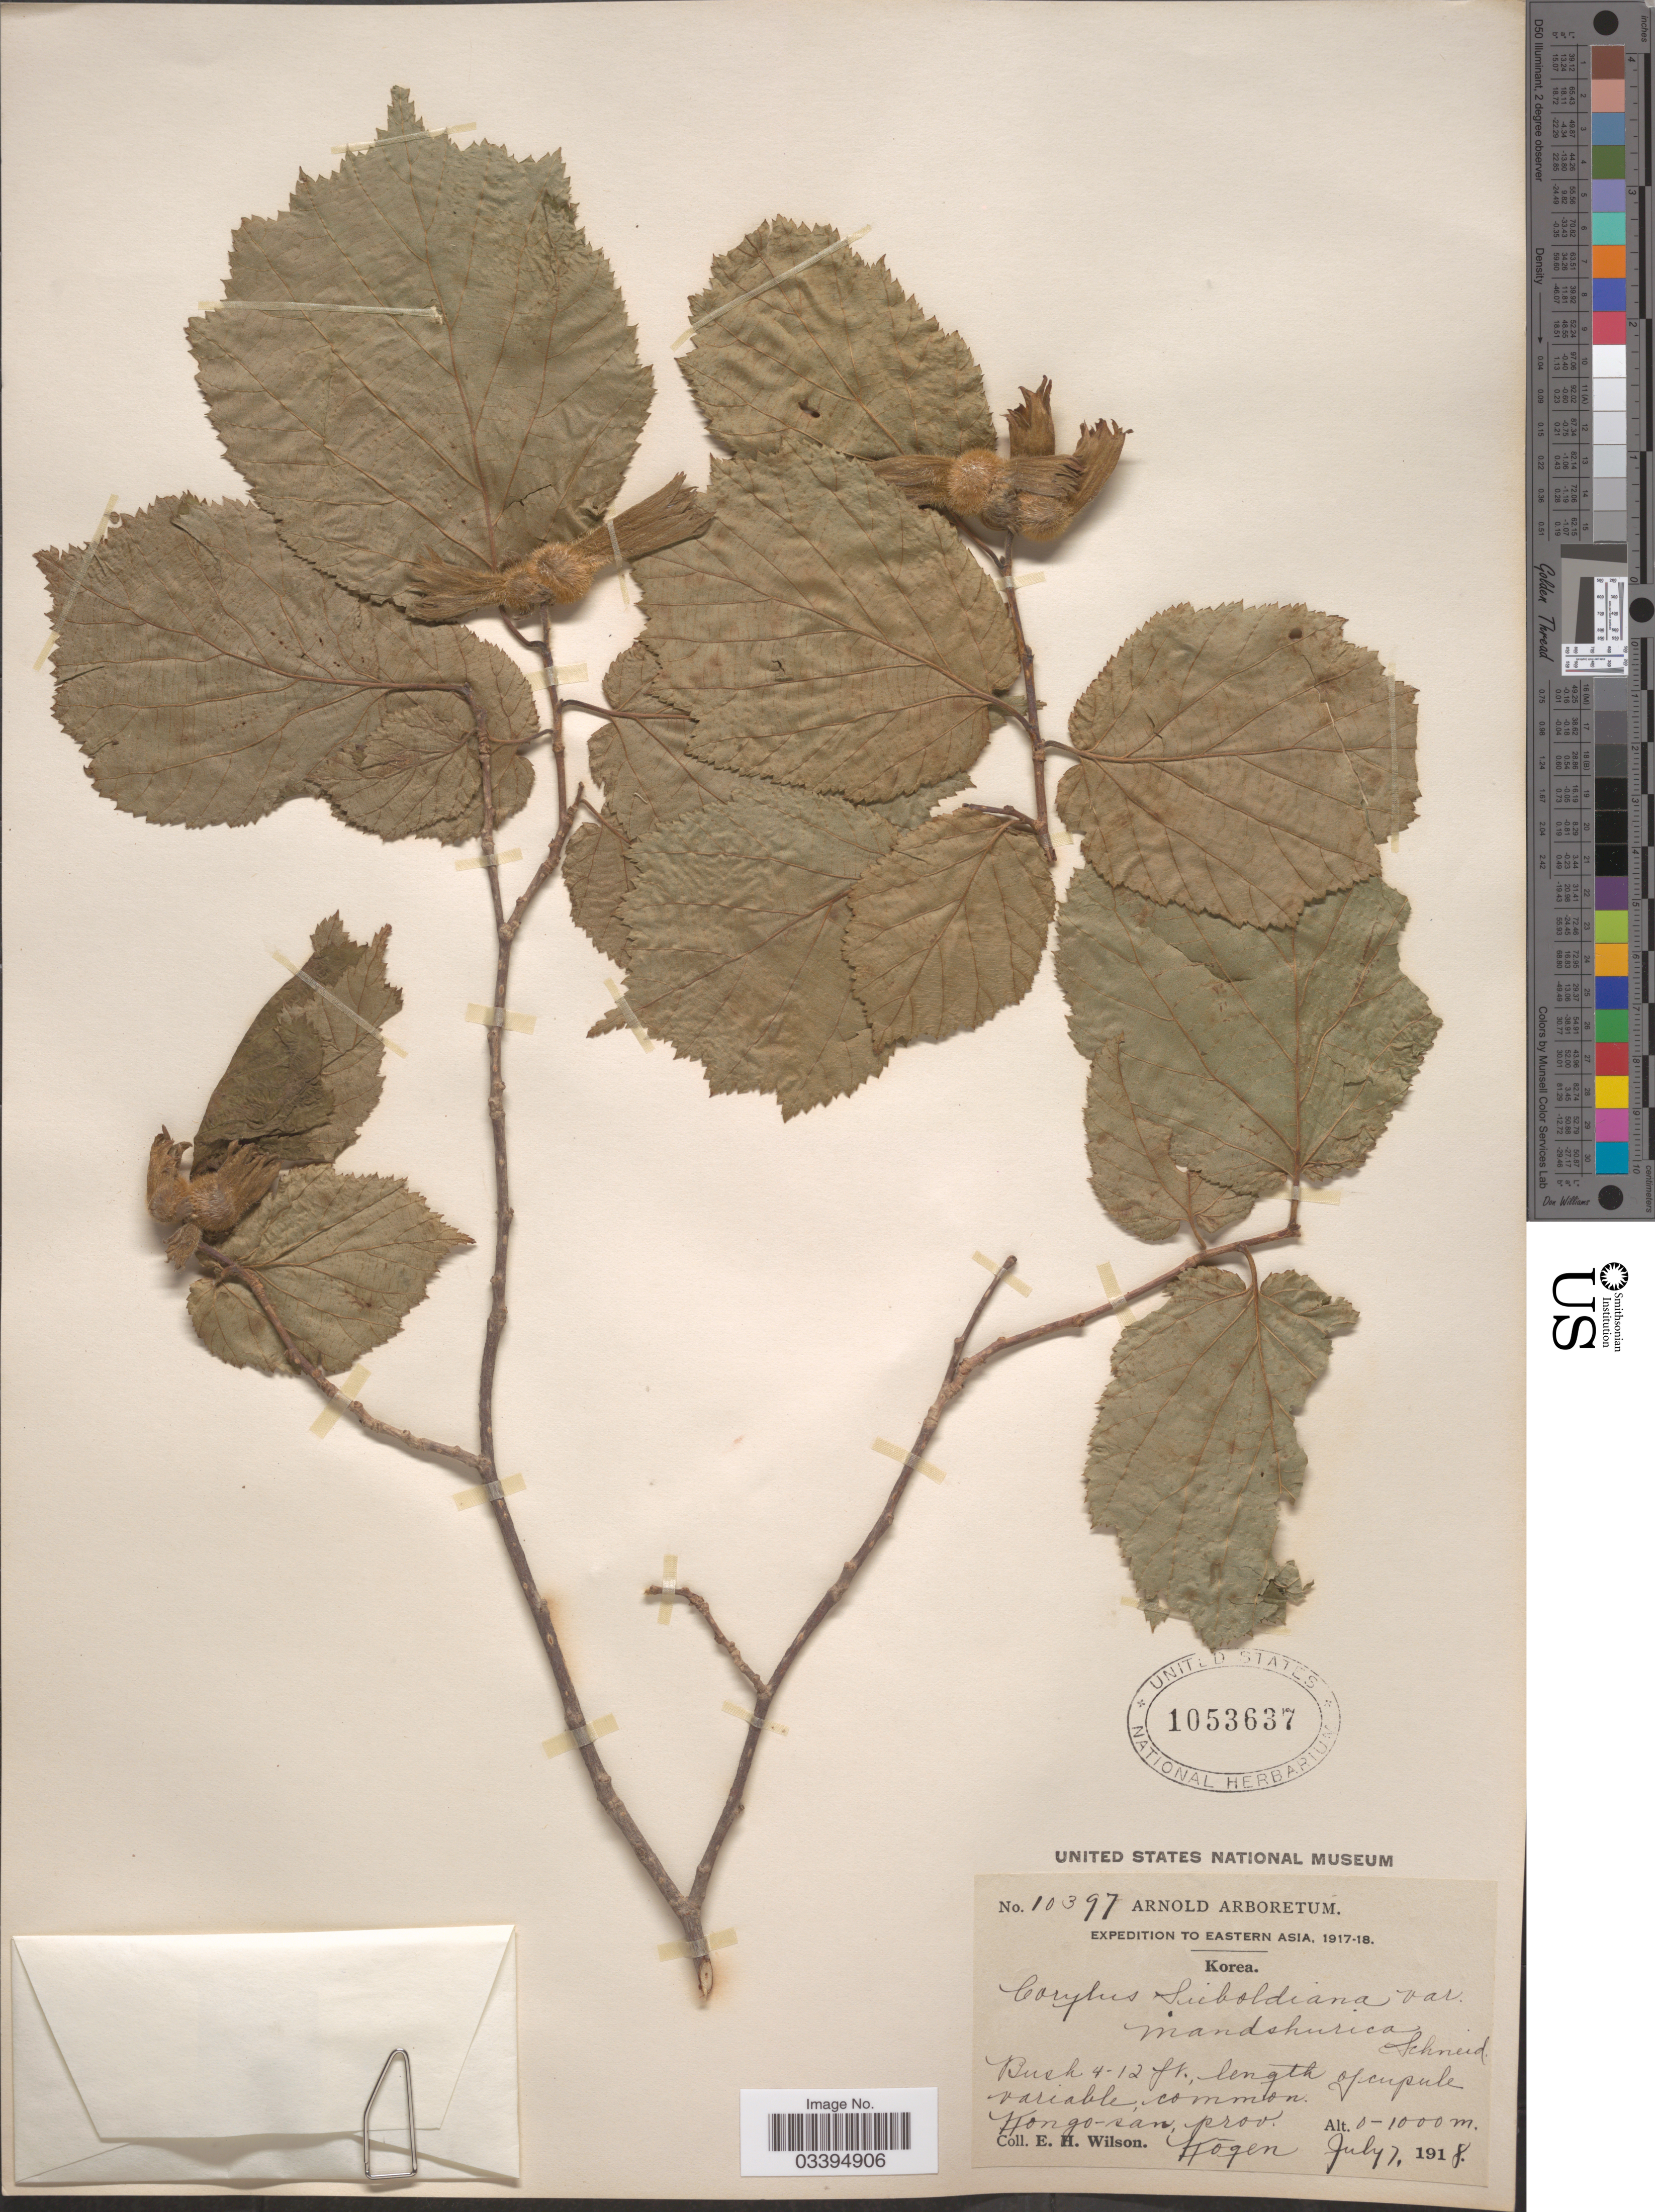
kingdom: Plantae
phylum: Tracheophyta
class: Magnoliopsida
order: Fagales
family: Betulaceae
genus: Corylus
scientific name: Corylus sieboldiana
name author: Blume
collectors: E. Wilson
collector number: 10397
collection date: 1918-07-07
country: North Korea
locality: Eastern Asia. Kongo-san, Prov. Kogen.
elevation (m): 0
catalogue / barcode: US 1053637